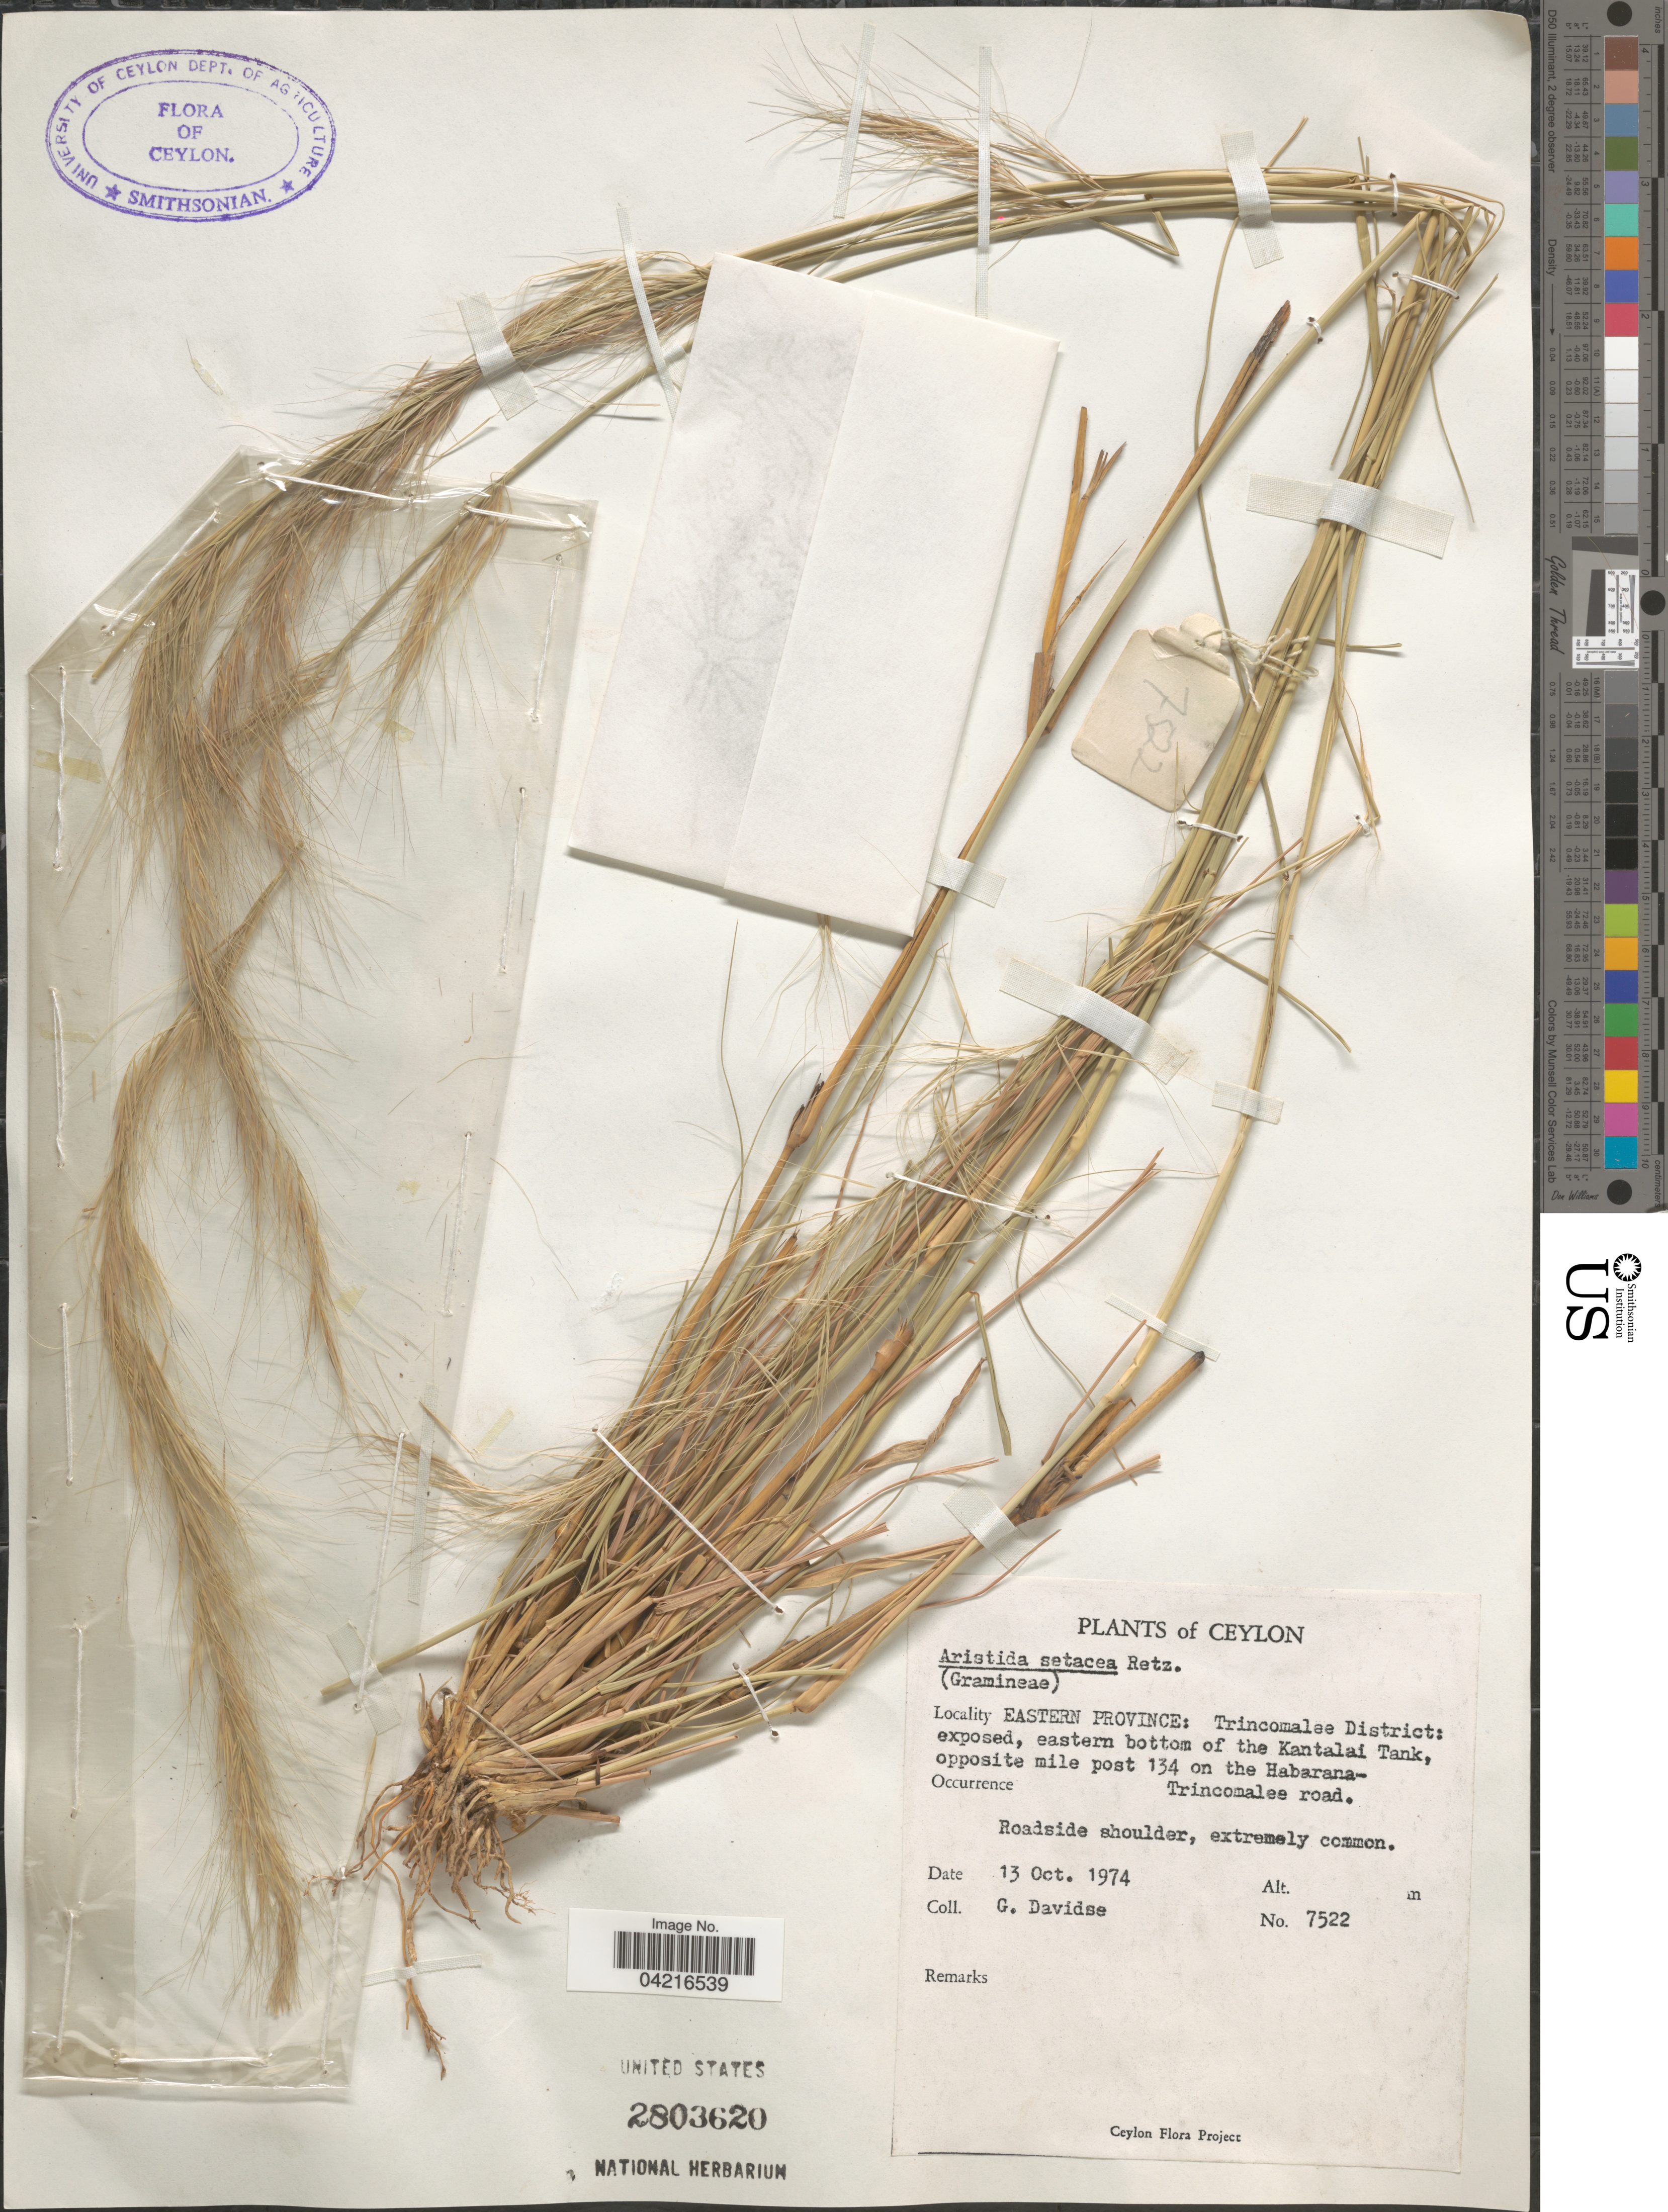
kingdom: Plantae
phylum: Tracheophyta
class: Liliopsida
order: Poales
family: Poaceae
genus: Aristida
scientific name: Aristida setacea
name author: Retz.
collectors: G. Davidse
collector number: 7522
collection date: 1974-10-13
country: Sri Lanka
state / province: Eastern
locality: Trincomalee District: exposed, eastern bottom of the Kantalai Tank, opposite mile post 134 on the Habarana-Trincomalee road.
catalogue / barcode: US 2803620